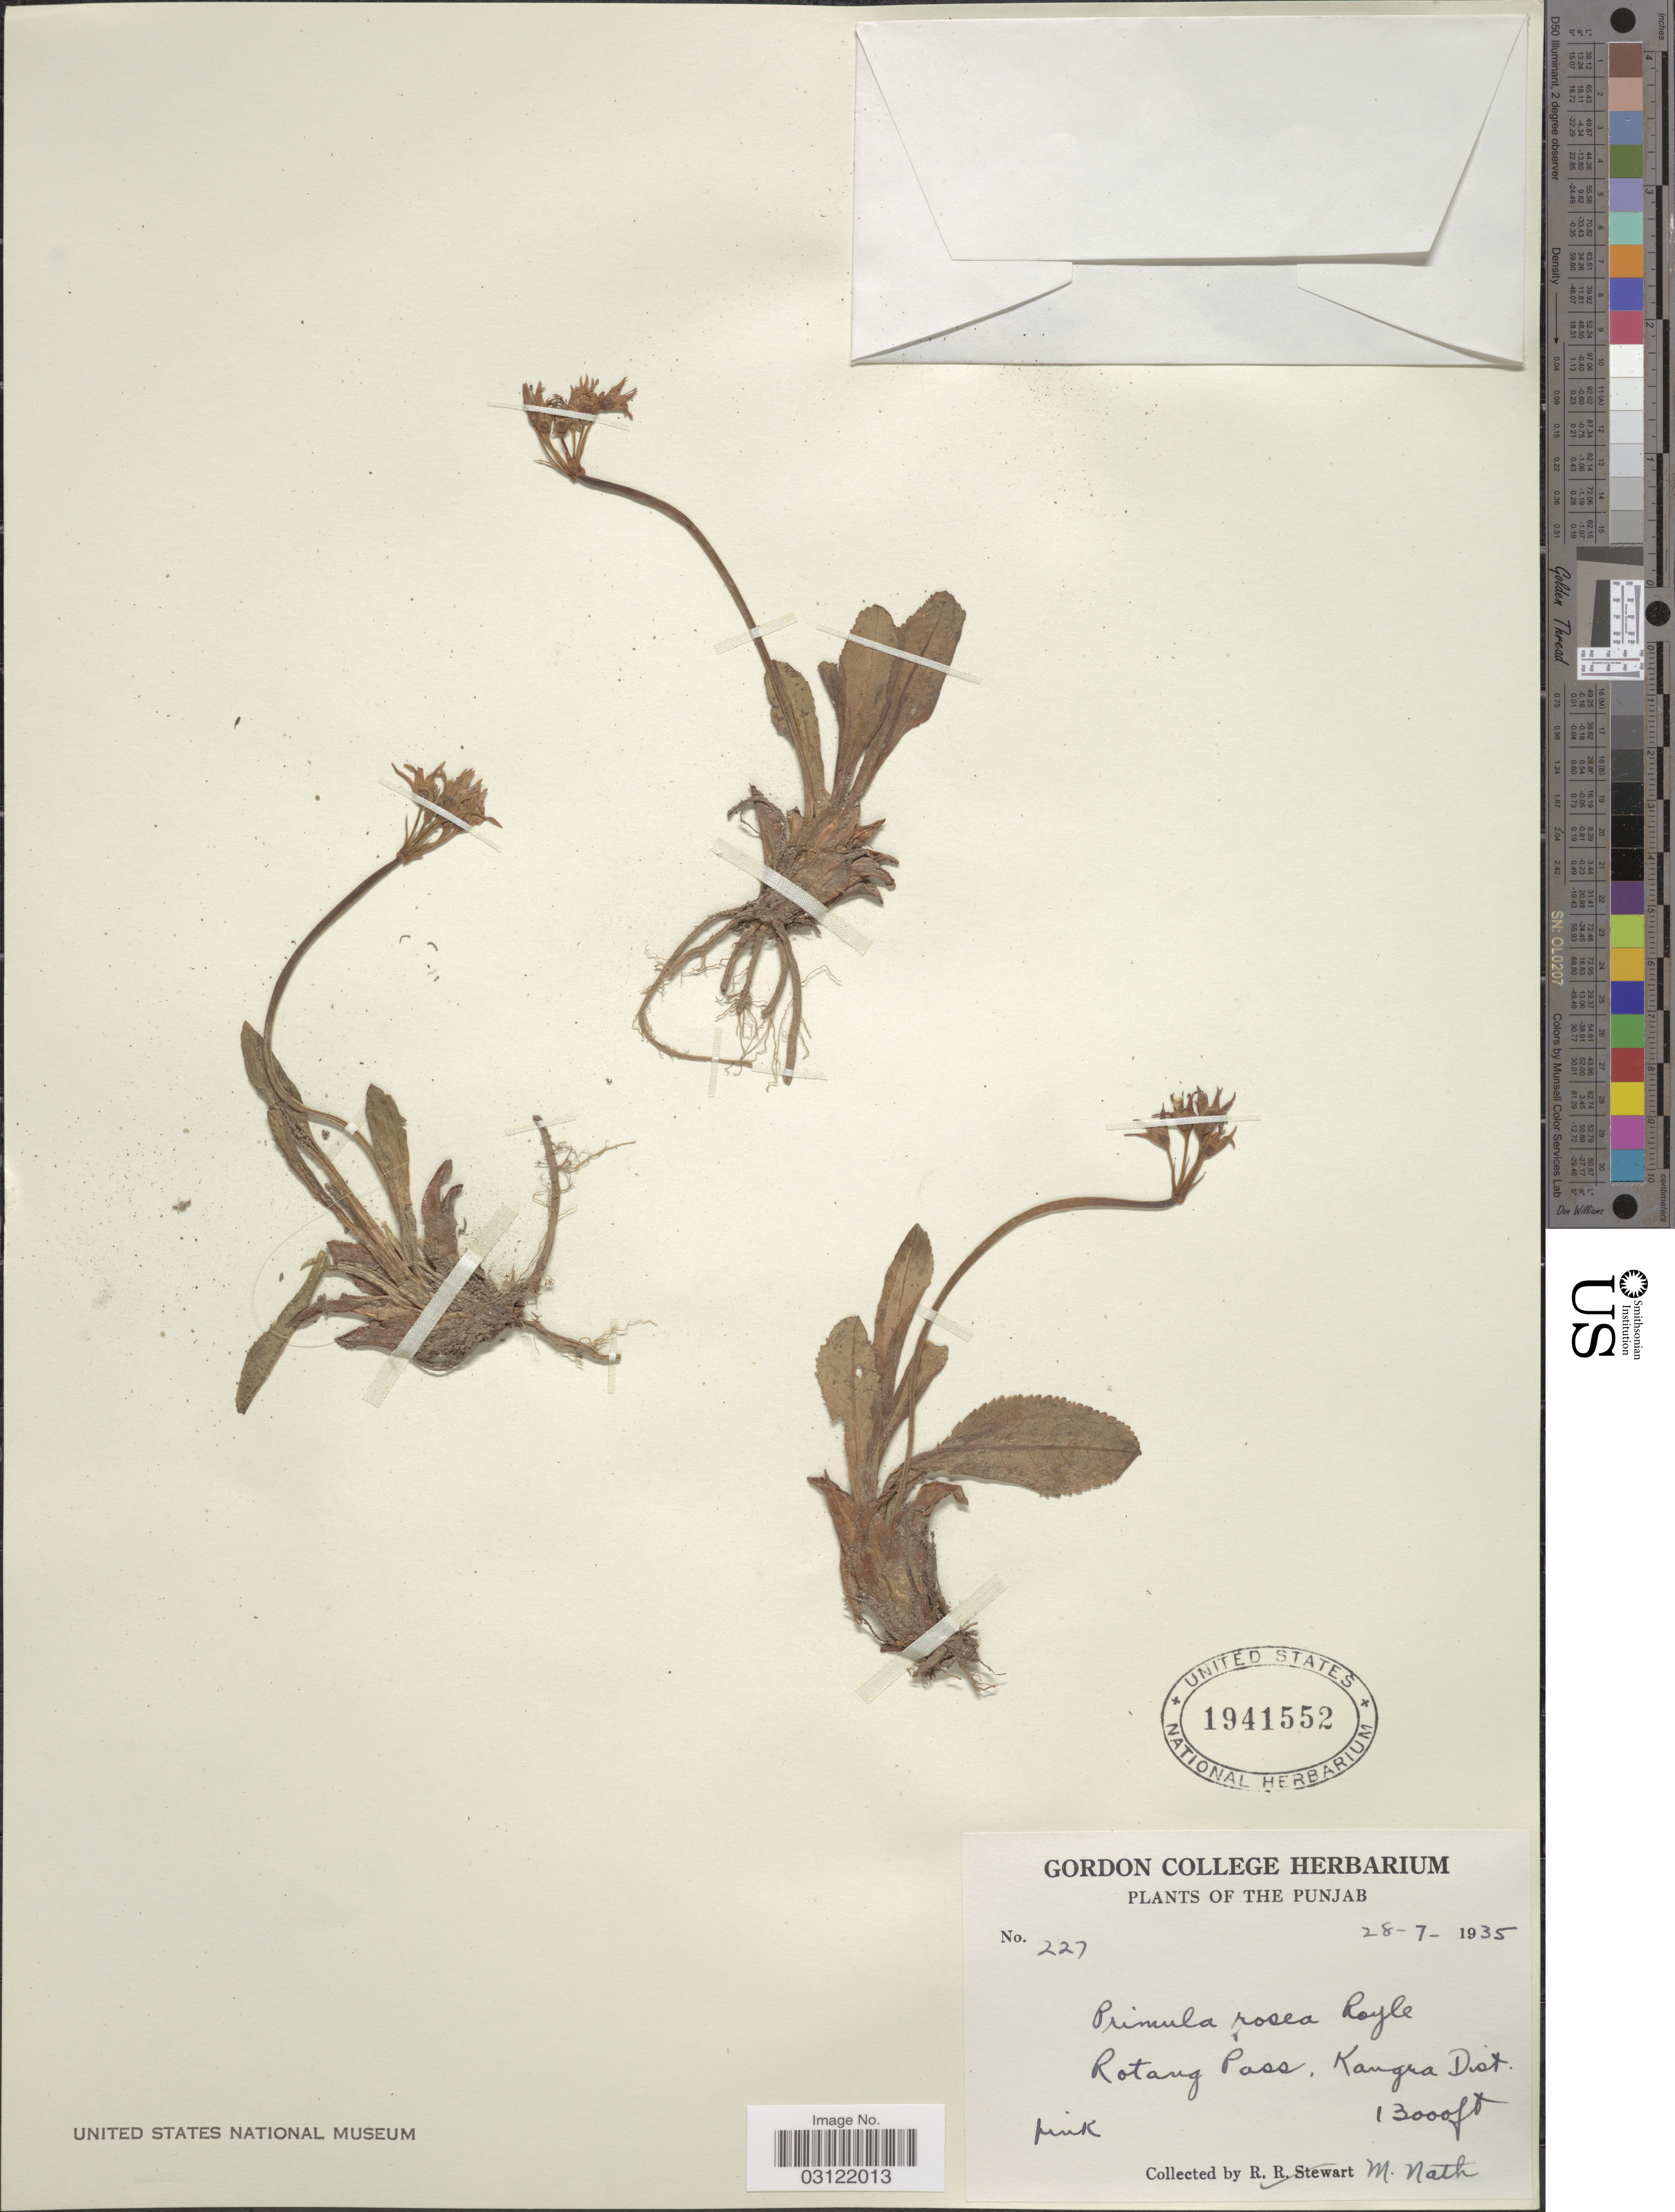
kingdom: Plantae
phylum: Tracheophyta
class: Magnoliopsida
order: Ericales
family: Primulaceae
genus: Primula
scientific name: Primula rosea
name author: Royle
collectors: M. Nath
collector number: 227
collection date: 1935-07-28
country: India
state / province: Punjab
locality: The Punjab, Rotang Pass. Kangra Dist.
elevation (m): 3962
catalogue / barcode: US 1941552